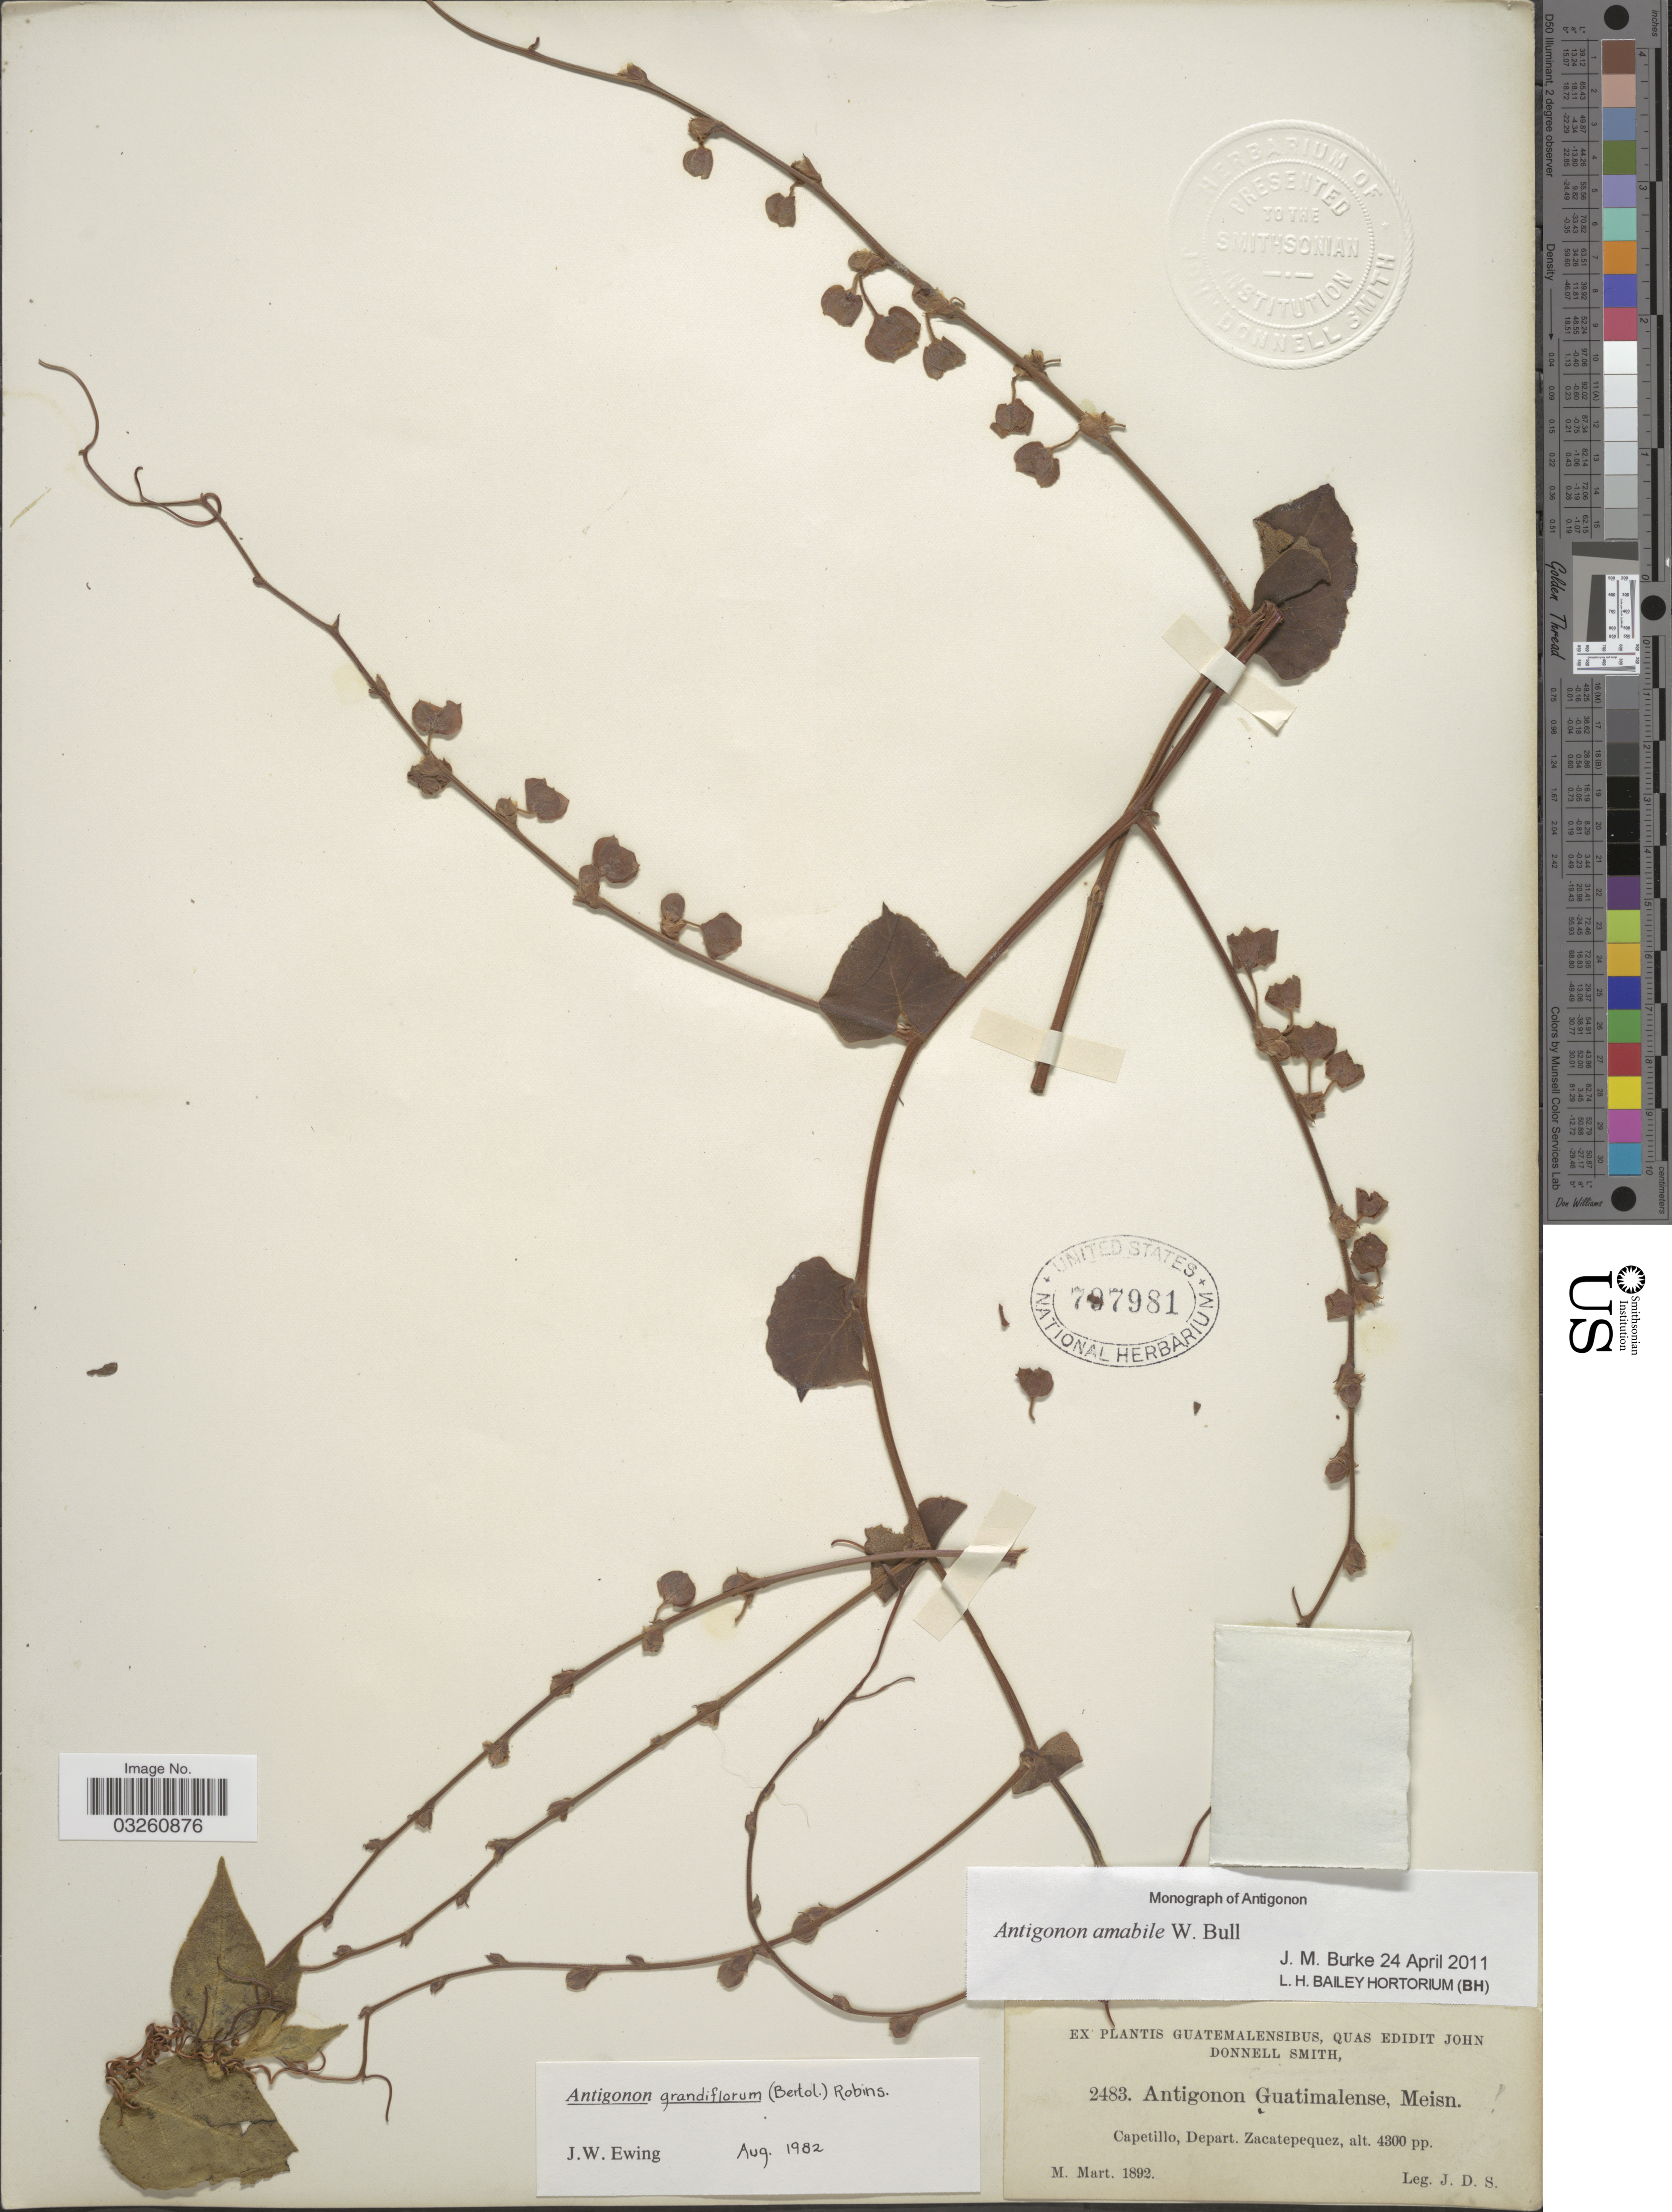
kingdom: Plantae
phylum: Tracheophyta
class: Magnoliopsida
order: Caryophyllales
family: Polygonaceae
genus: Antigonon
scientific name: Antigonon amabile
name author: W. Bull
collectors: J. Donnell Smith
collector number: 2483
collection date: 1892-03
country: Guatemala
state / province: Sacatepéquez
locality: Capetillo, Depart. Zacatepequez.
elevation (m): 1311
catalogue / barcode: US 797981